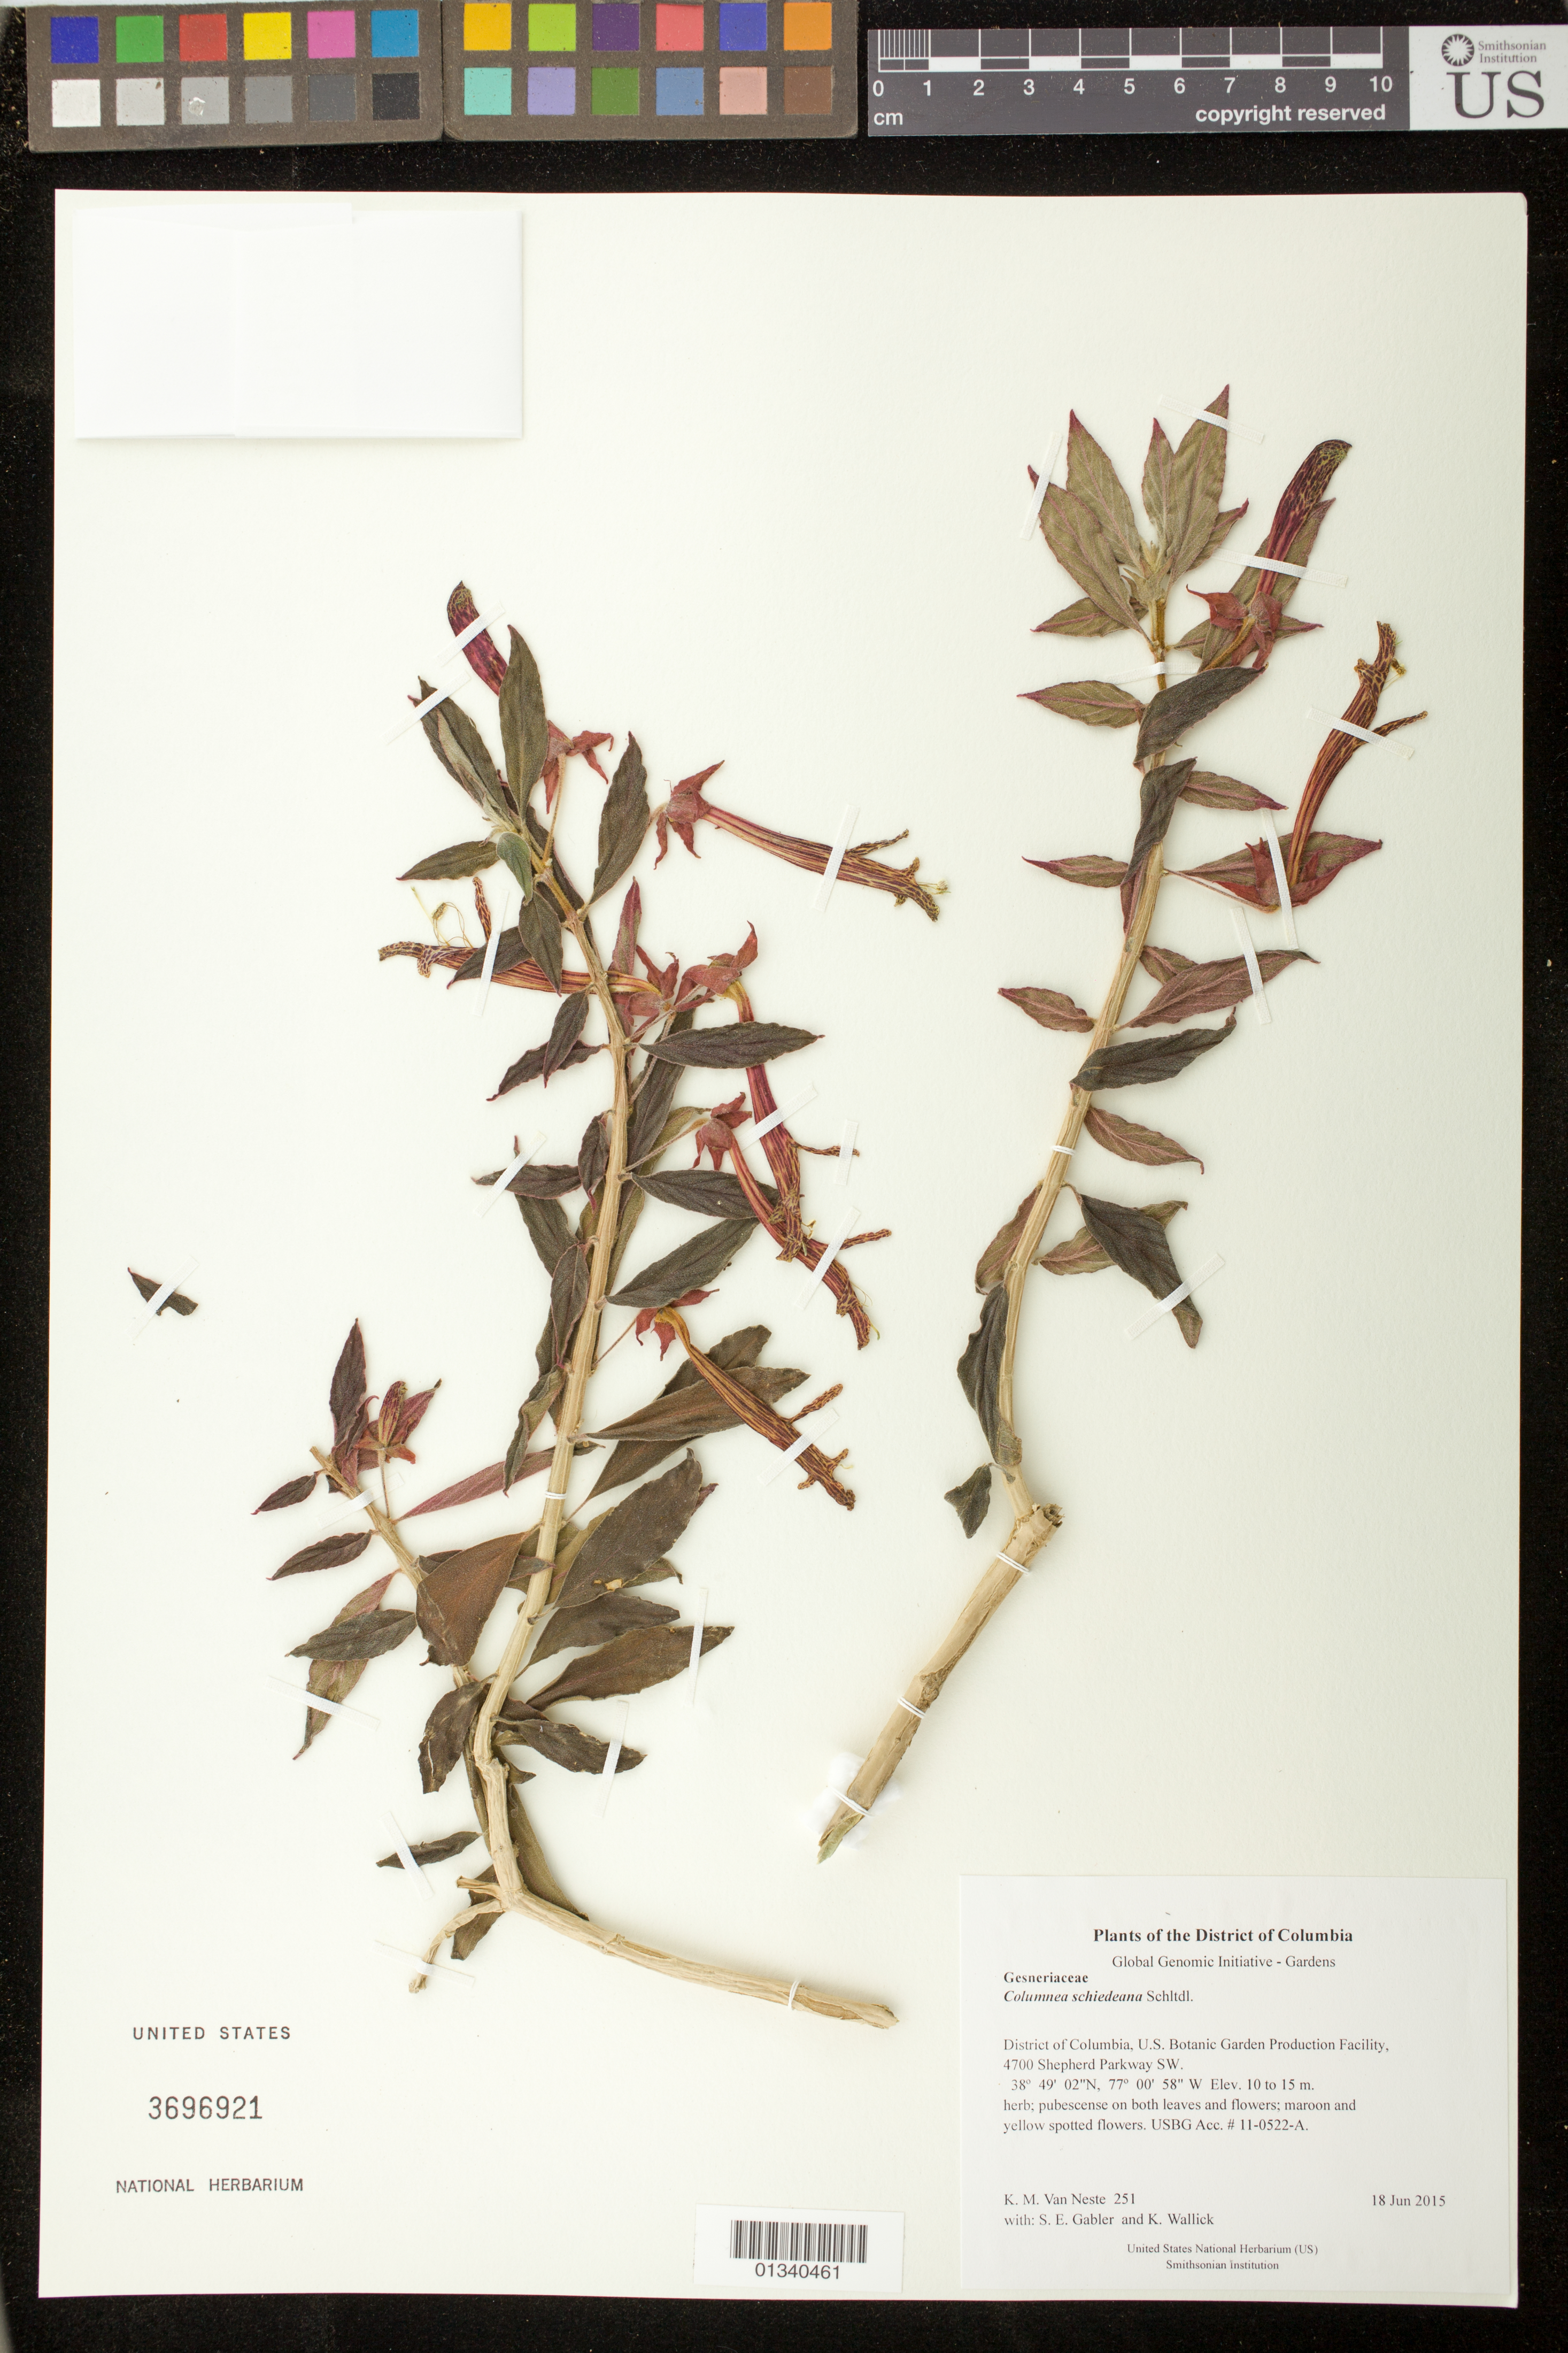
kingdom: Plantae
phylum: Tracheophyta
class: Magnoliopsida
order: Lamiales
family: Gesneriaceae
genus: Columnea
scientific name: Columnea schiedeana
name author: Schltdl.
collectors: K. M. Van Neste, S. E. Gabler & K. Wallick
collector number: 251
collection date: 2015-06-18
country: United States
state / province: District of Columbia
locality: U.S. Botanic Garden Production Facility, 4700 Shepherd Parkway SW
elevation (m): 10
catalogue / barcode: US 3696921